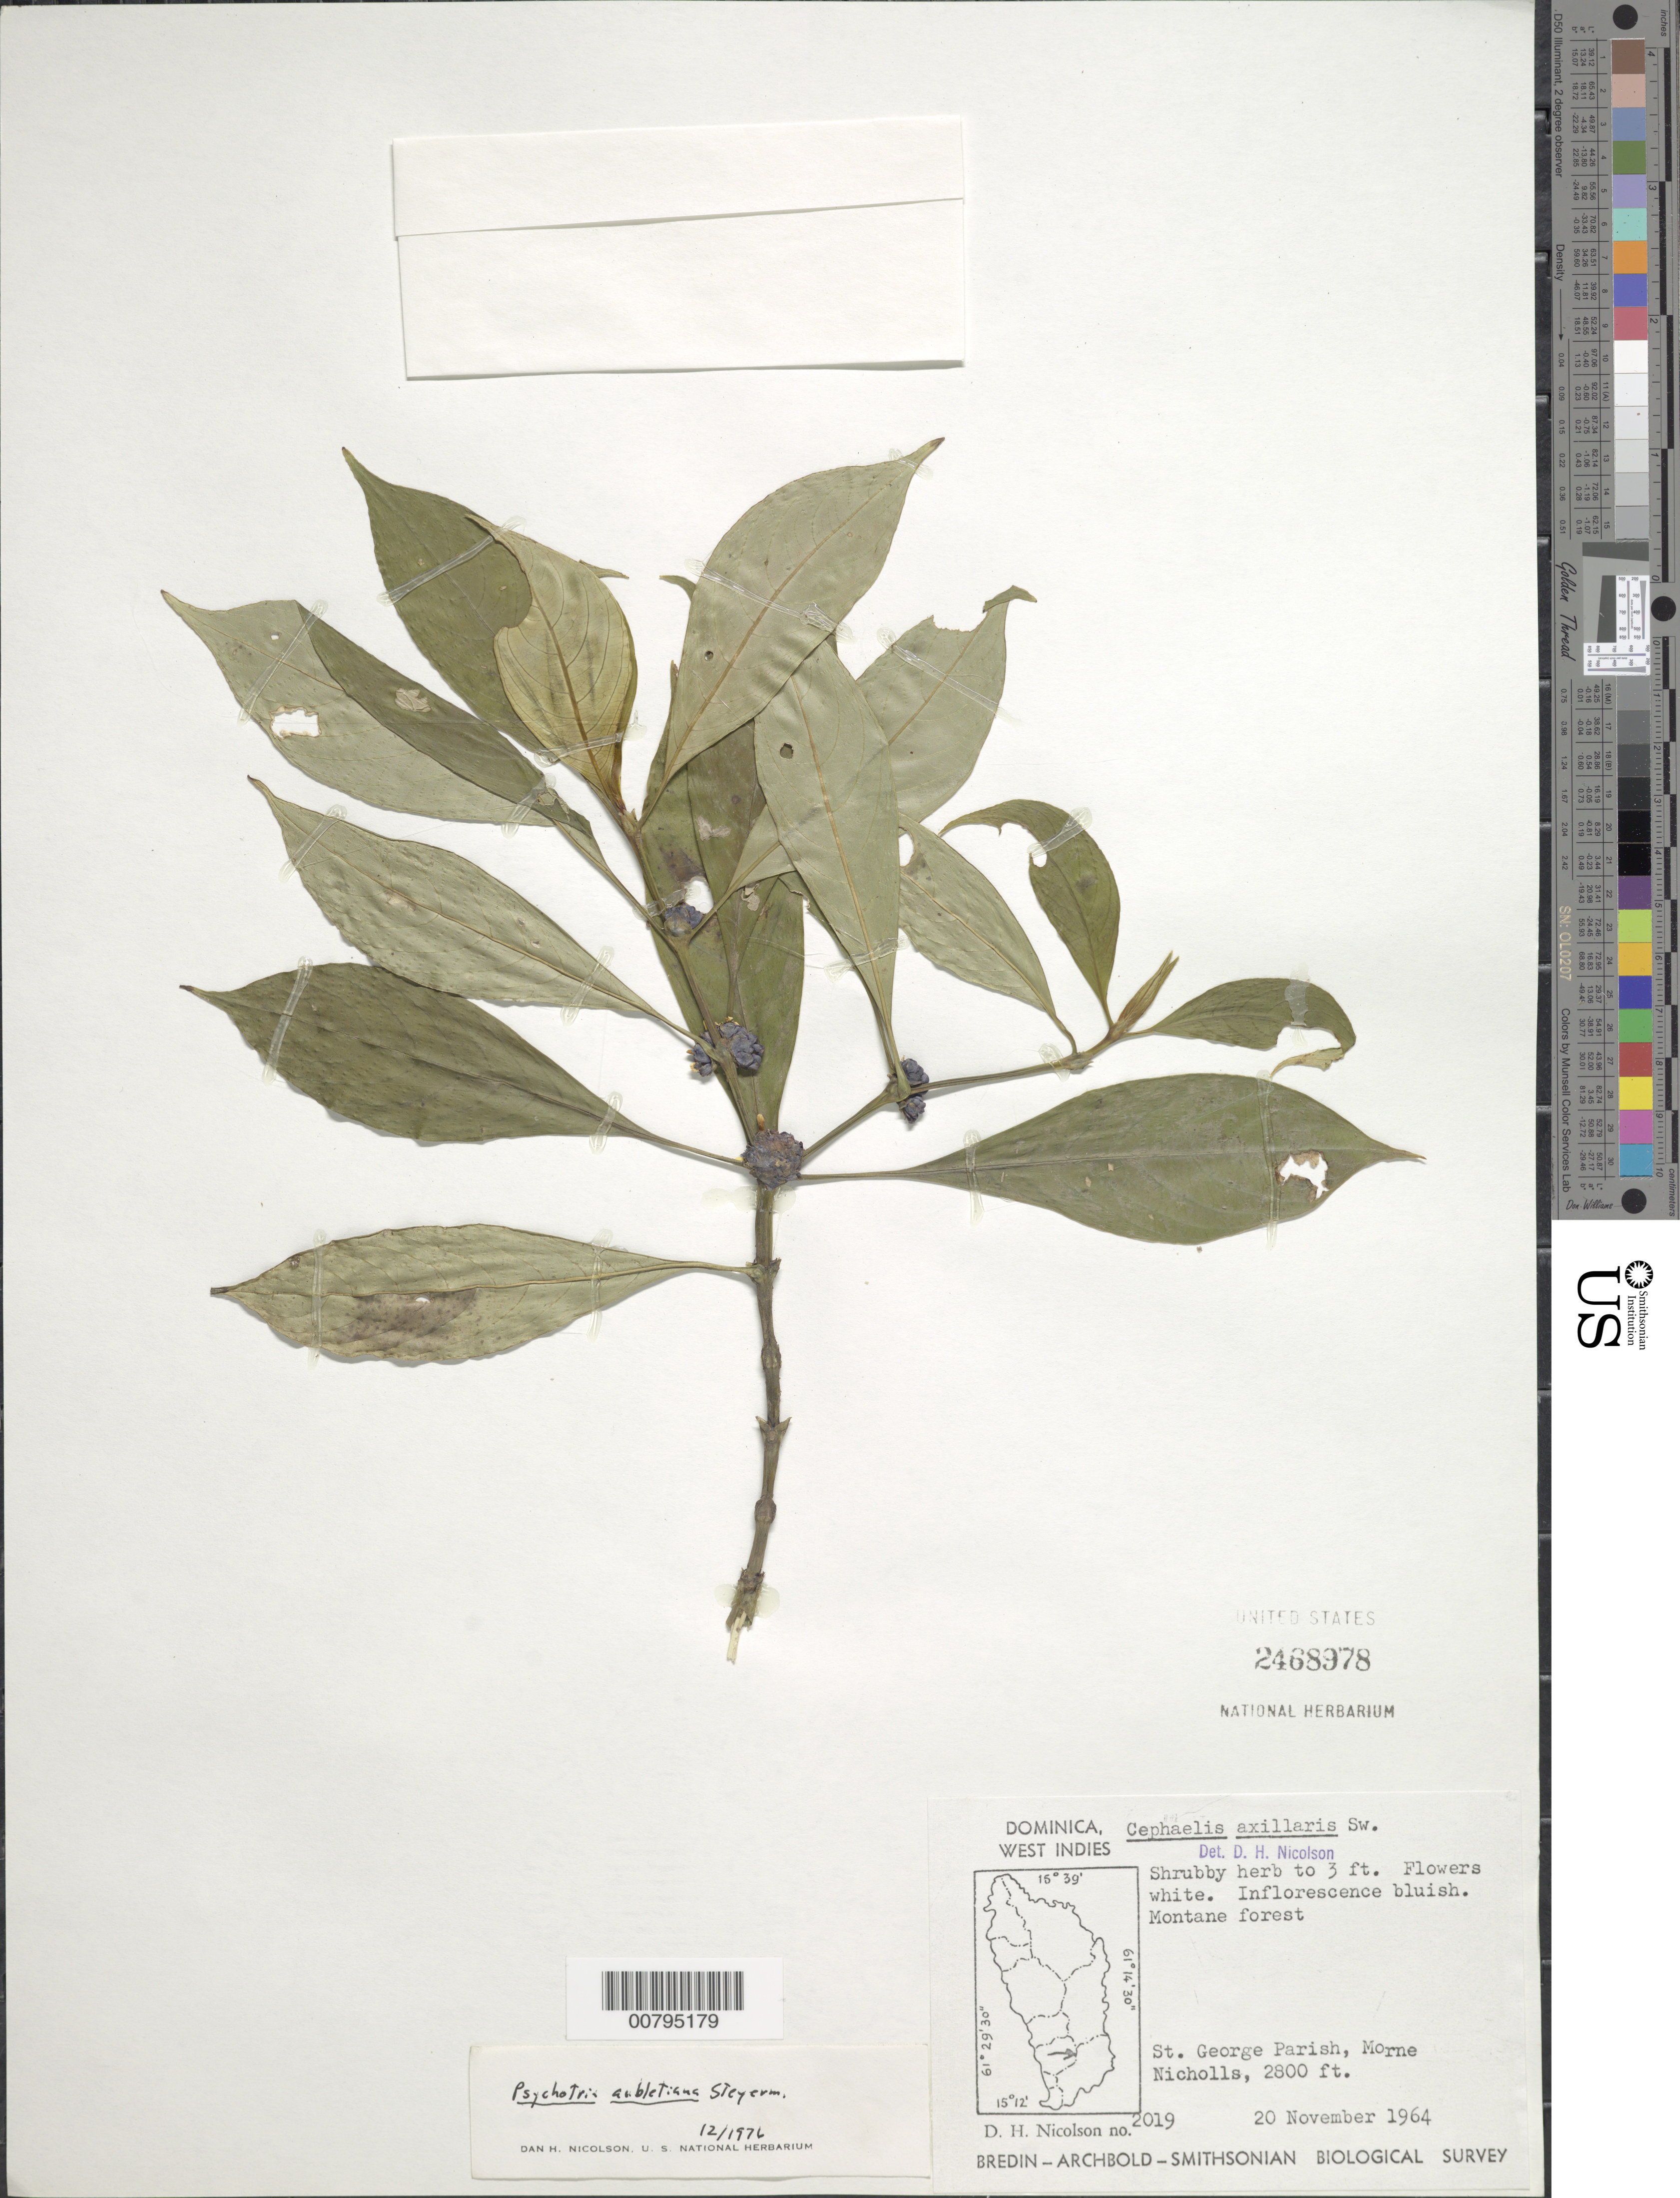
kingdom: Plantae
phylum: Tracheophyta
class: Magnoliopsida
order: Gentianales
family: Rubiaceae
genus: Psychotria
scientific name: Psychotria aubletiana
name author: Steyerm.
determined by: Nicolson, Dan H.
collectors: D. H. Nicolson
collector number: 2019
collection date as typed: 20 Nov 1964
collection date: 1964-11-20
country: Dominica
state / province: St. George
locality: Morne Nicholls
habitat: Montane forest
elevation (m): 853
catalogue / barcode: US 2468978